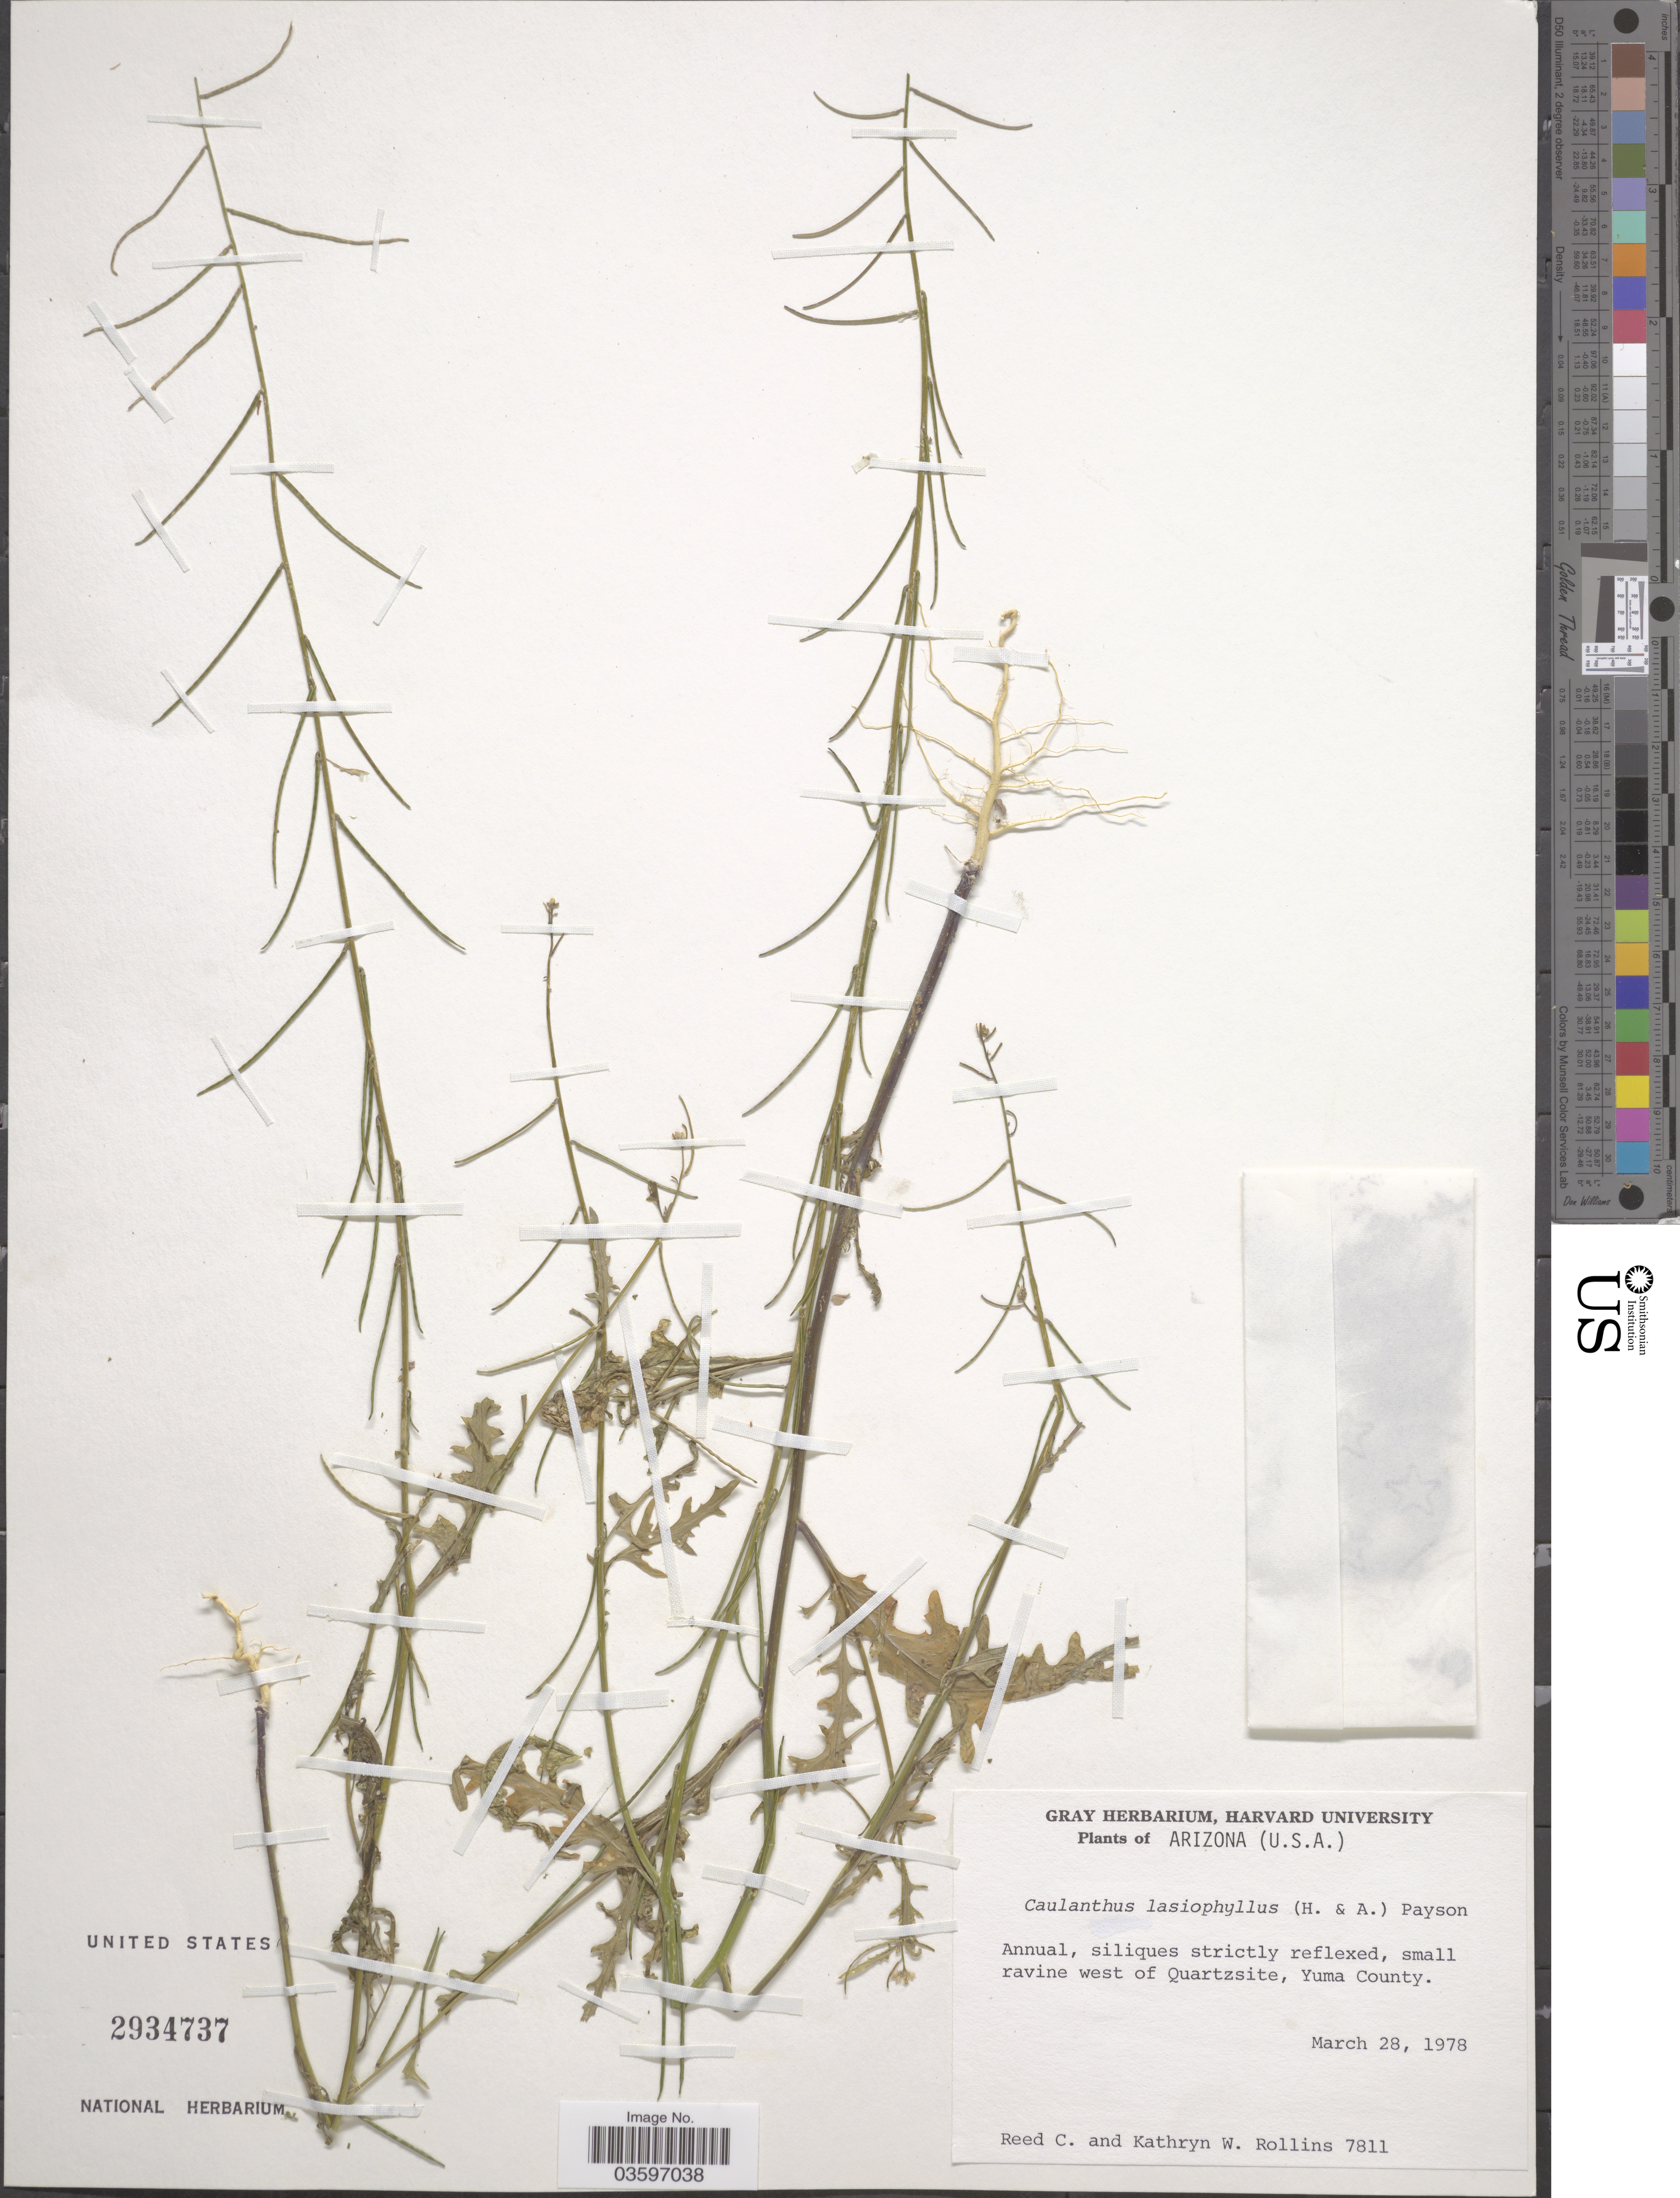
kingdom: Plantae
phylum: Tracheophyta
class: Magnoliopsida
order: Brassicales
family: Brassicaceae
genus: Caulanthus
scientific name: Caulanthus lasiophyllus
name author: (Hook. & Arn.) Payson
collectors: R. C. Rollins & K. W. Rollins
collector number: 7811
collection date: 1978-03-28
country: United States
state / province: Arizona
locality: Small ravine west of Quartzsite, Yuma County.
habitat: small ravine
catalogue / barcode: US 2934737